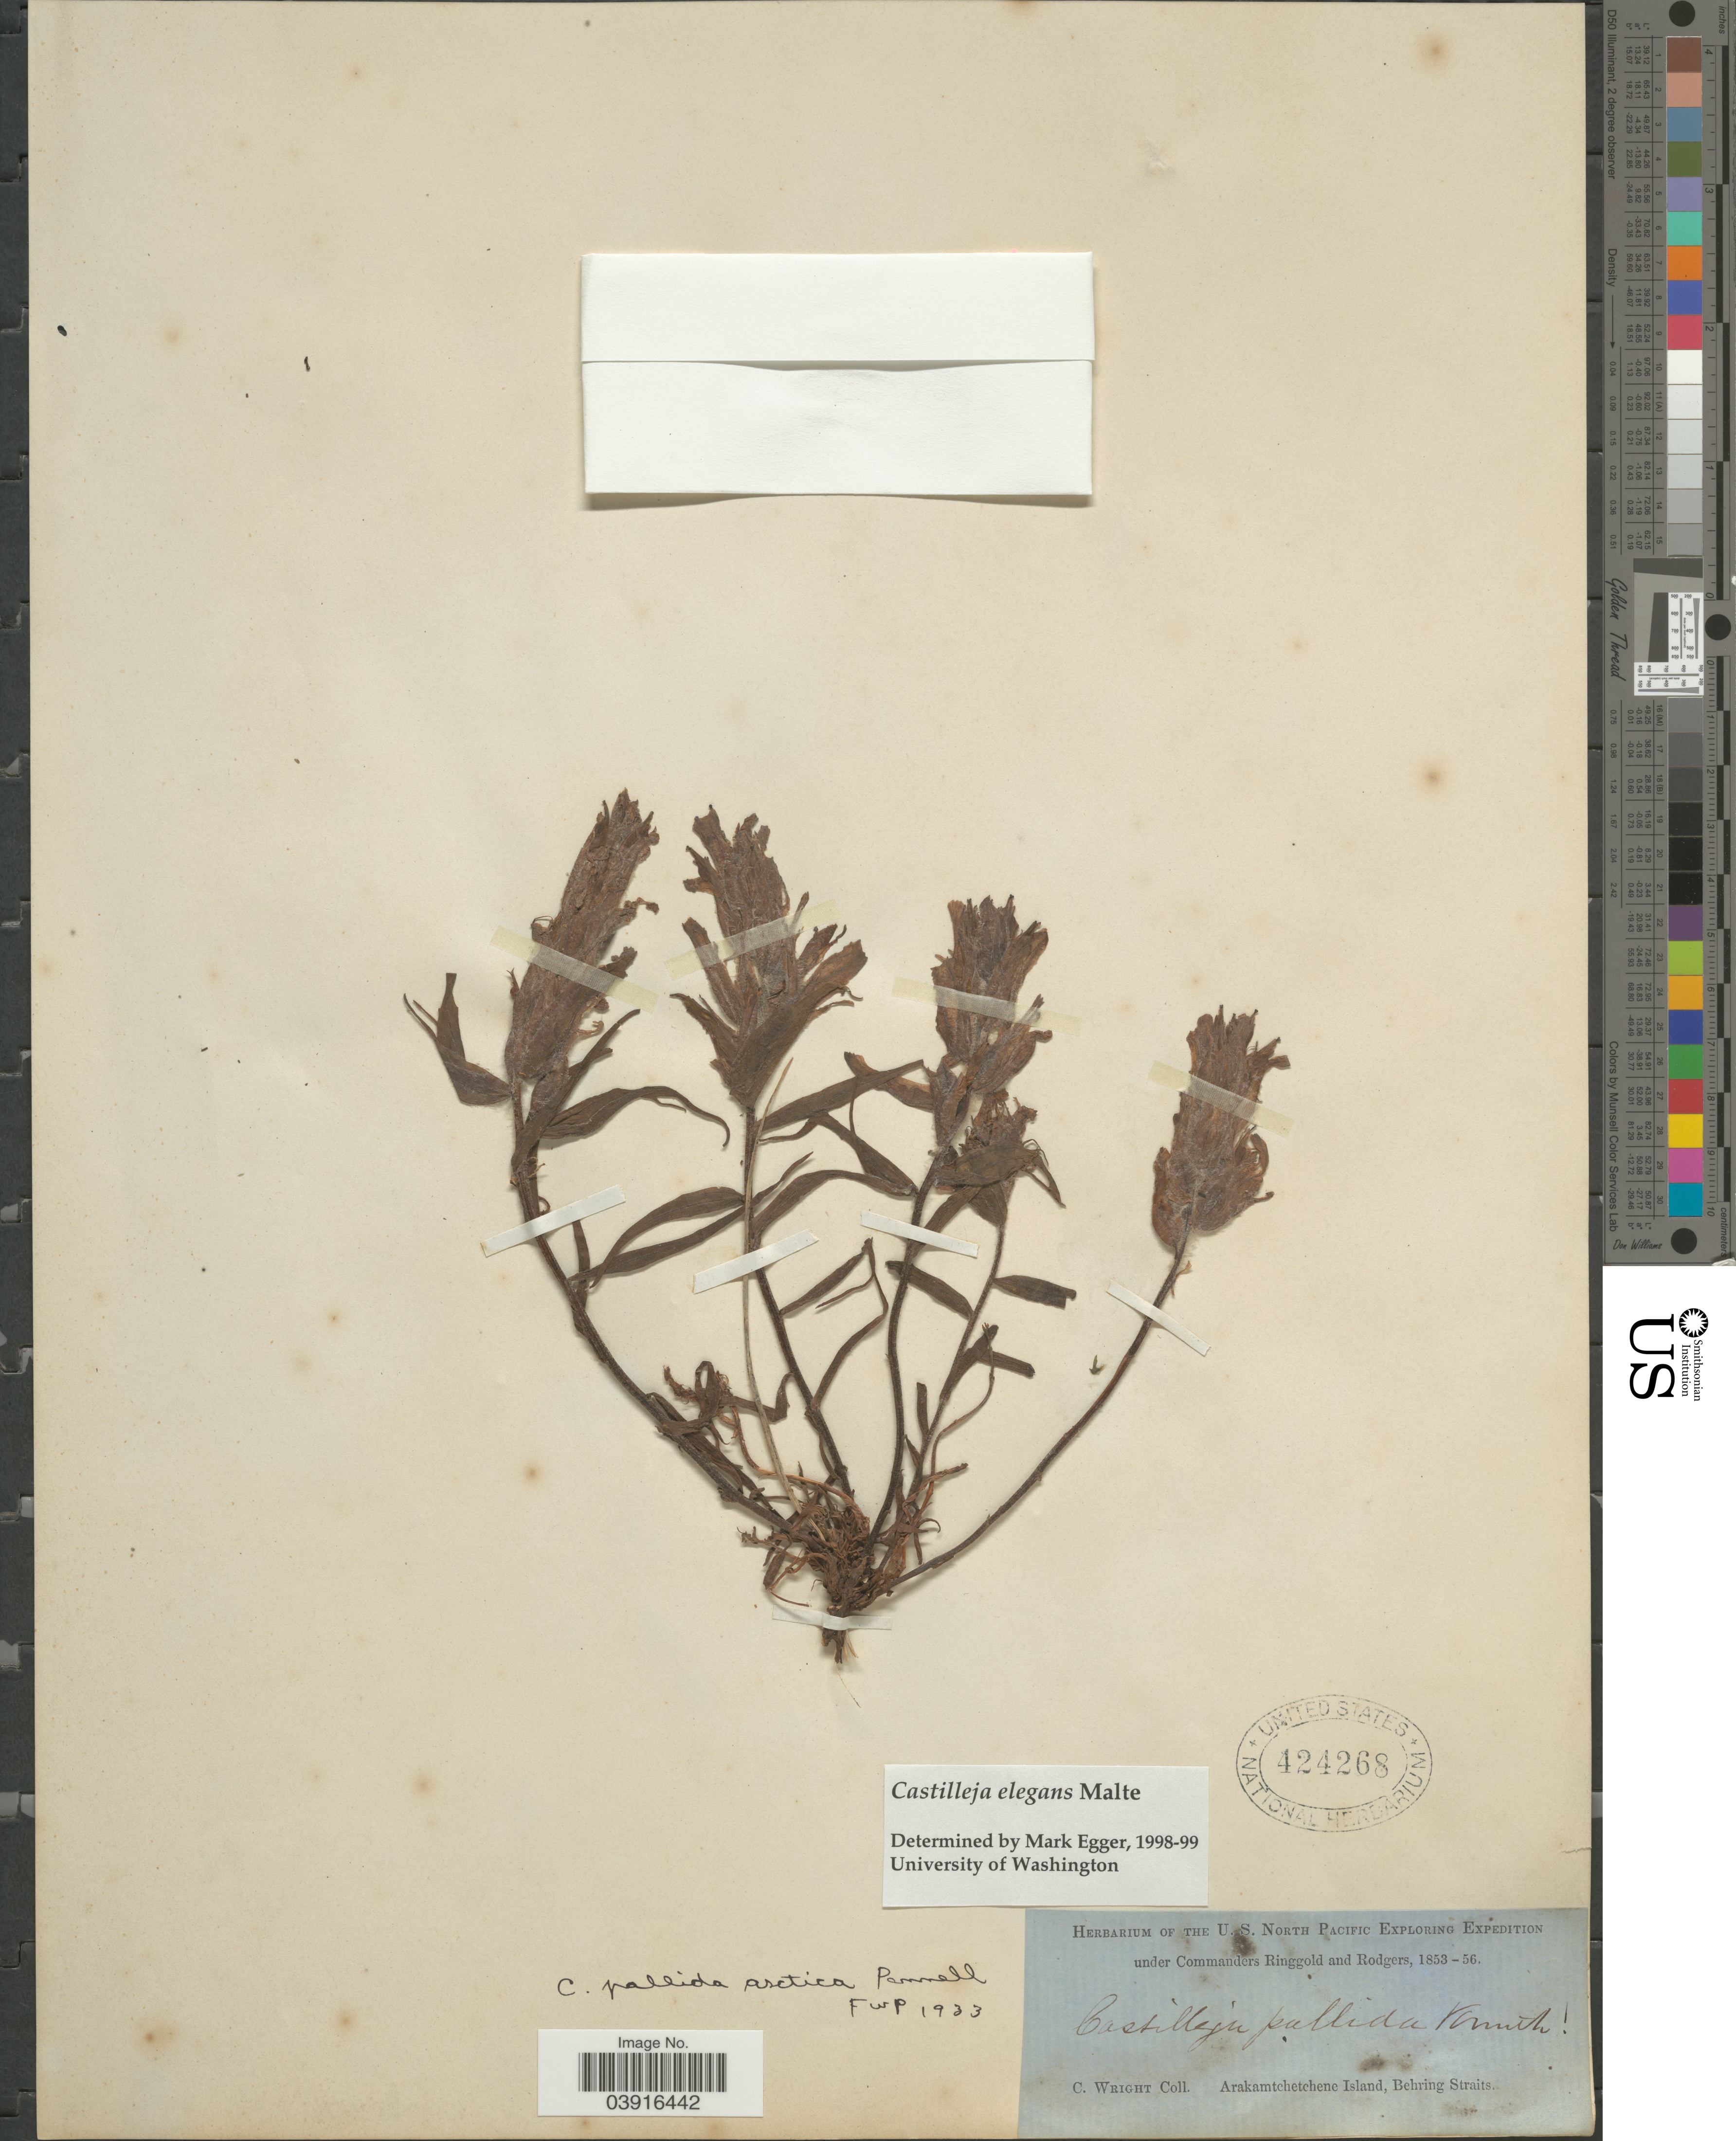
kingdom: Plantae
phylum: Tracheophyta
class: Magnoliopsida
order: Lamiales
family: Orobanchaceae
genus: Castilleja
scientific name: Castilleja elegans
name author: Malte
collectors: C. Wright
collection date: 1853/1856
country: Russian Federation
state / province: Chukotka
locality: Arakamtchetchene Island, Behring Straits.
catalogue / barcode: US 424268